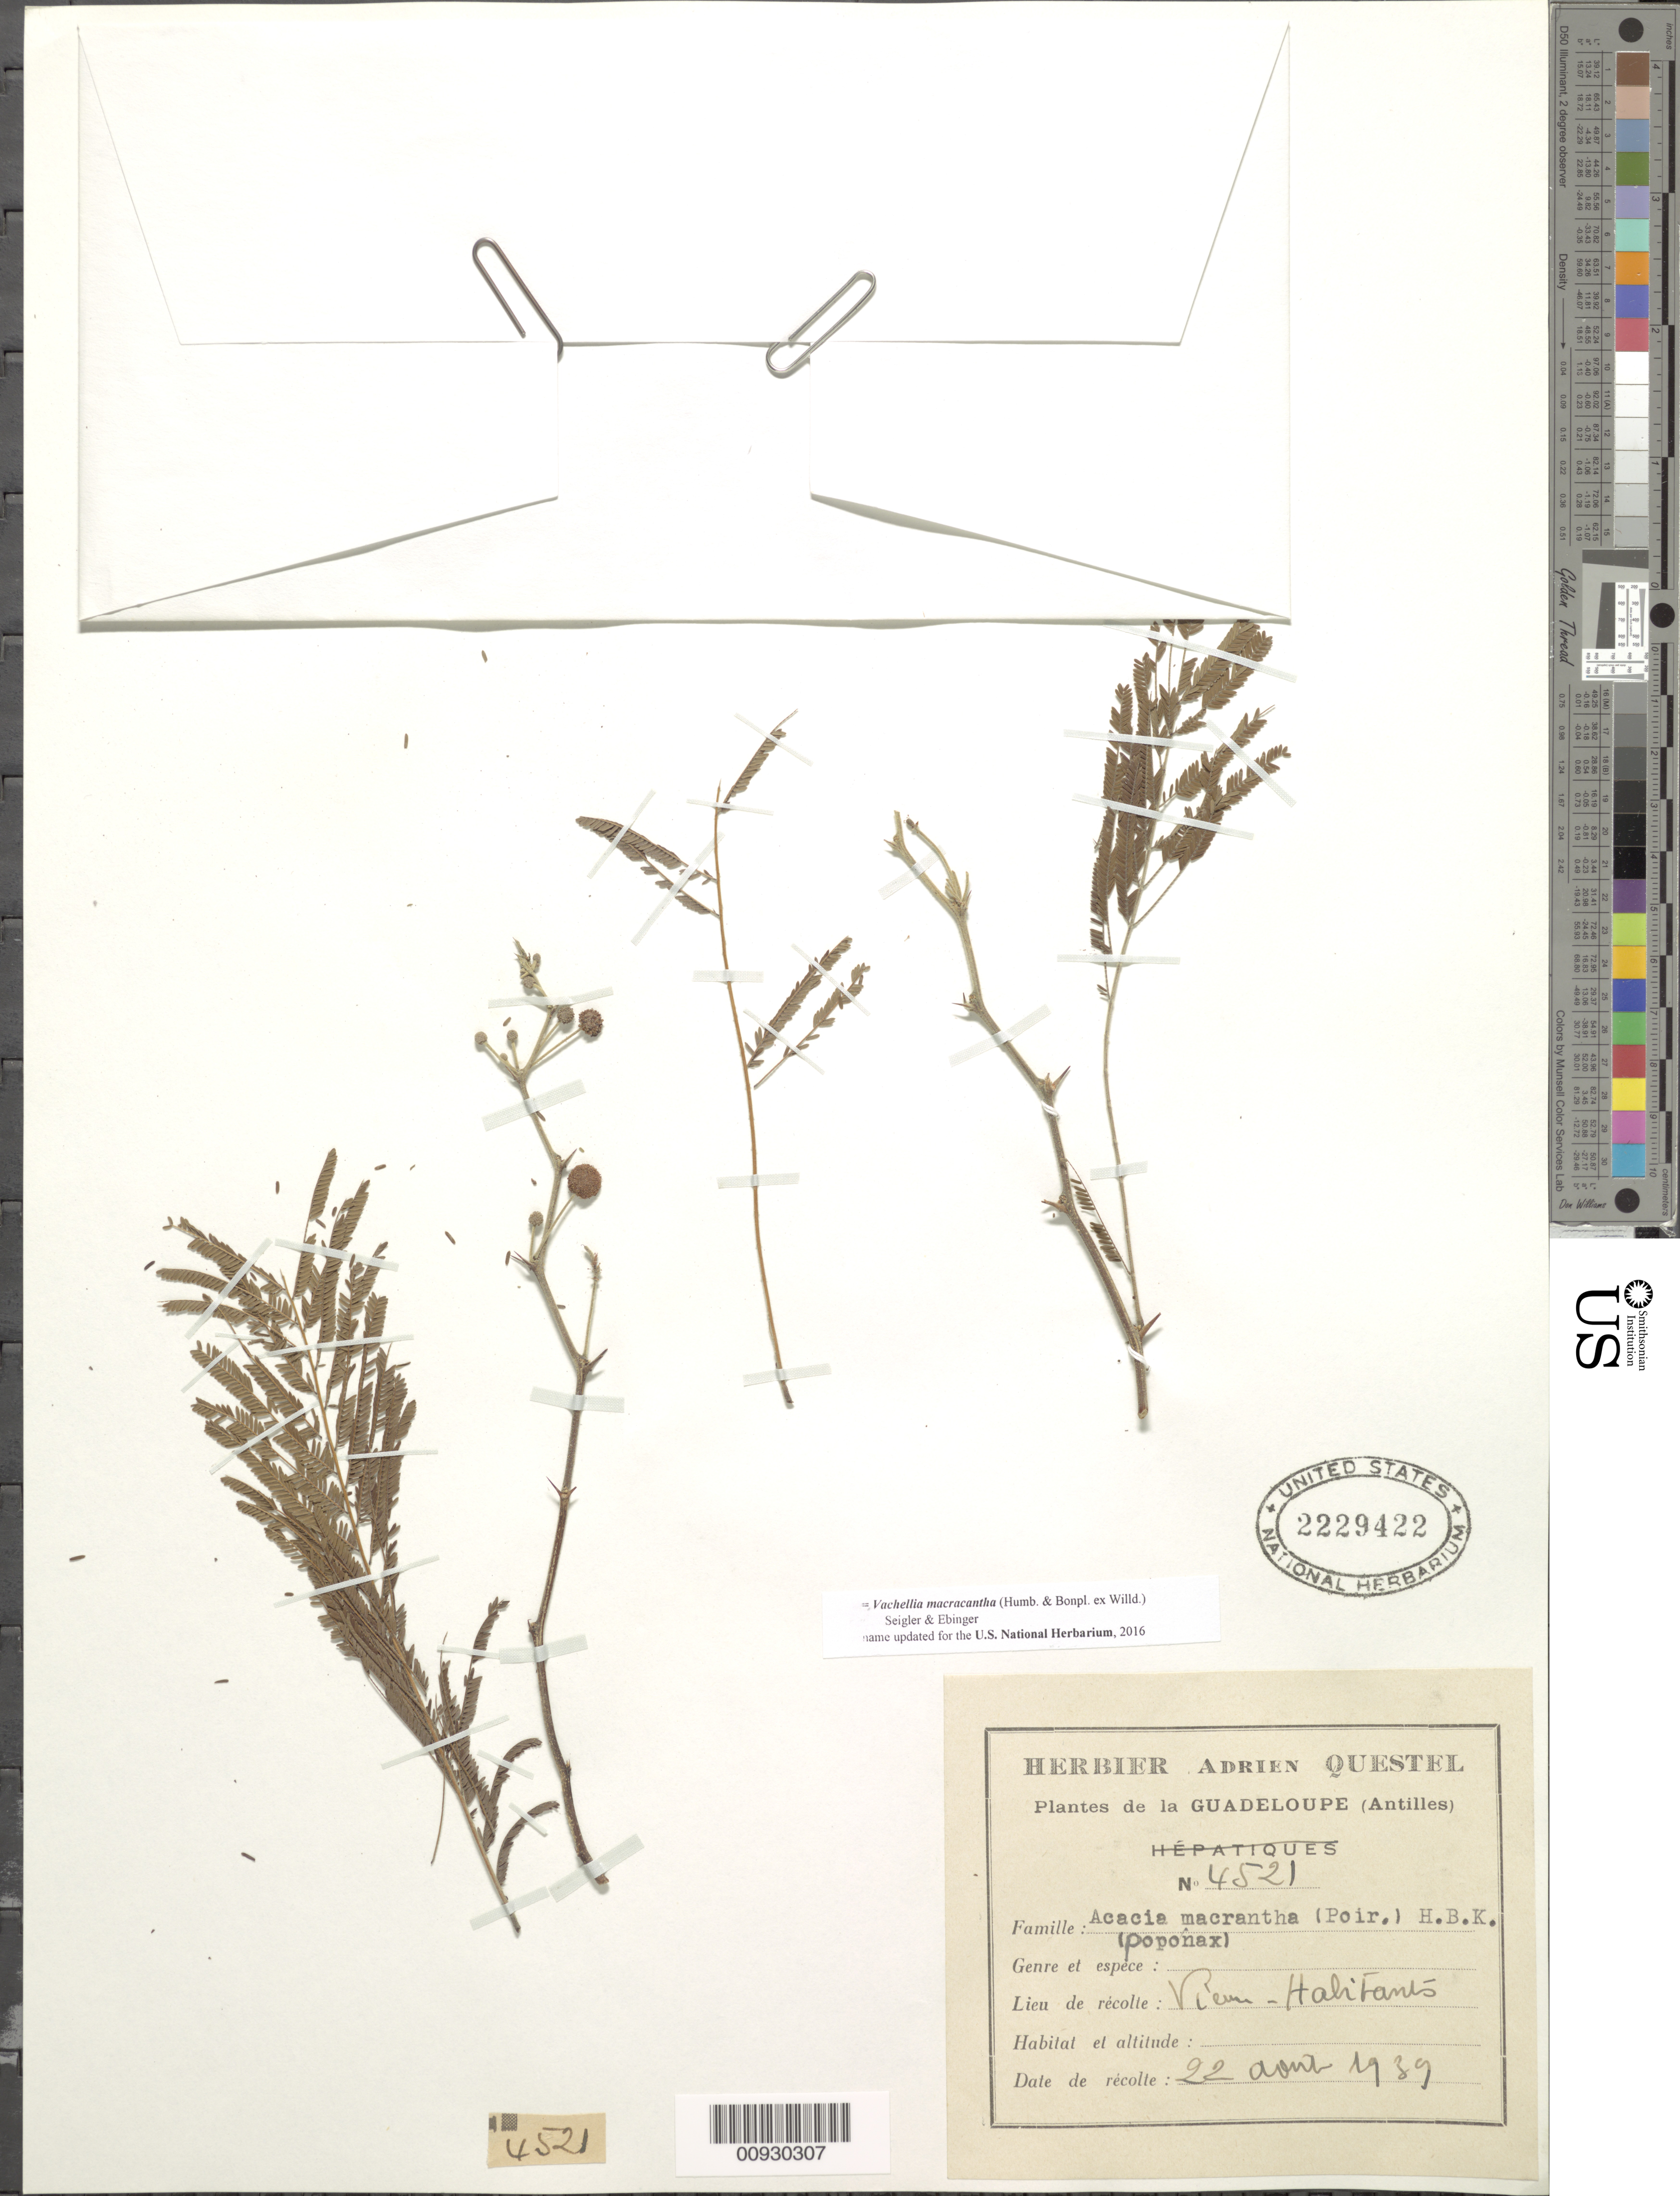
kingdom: Plantae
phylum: Tracheophyta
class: Magnoliopsida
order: Fabales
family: Fabaceae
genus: Vachellia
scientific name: Vachellia macracantha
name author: (Humb. & Bonpl. ex Willd.) Seigler & Ebinger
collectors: A. Questel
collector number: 4521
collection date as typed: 22 Apr 1939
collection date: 1939-04-22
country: Guadeloupe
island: Basse Terre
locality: Vieux- habitants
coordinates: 0 N, 0 E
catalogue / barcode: US 2229422